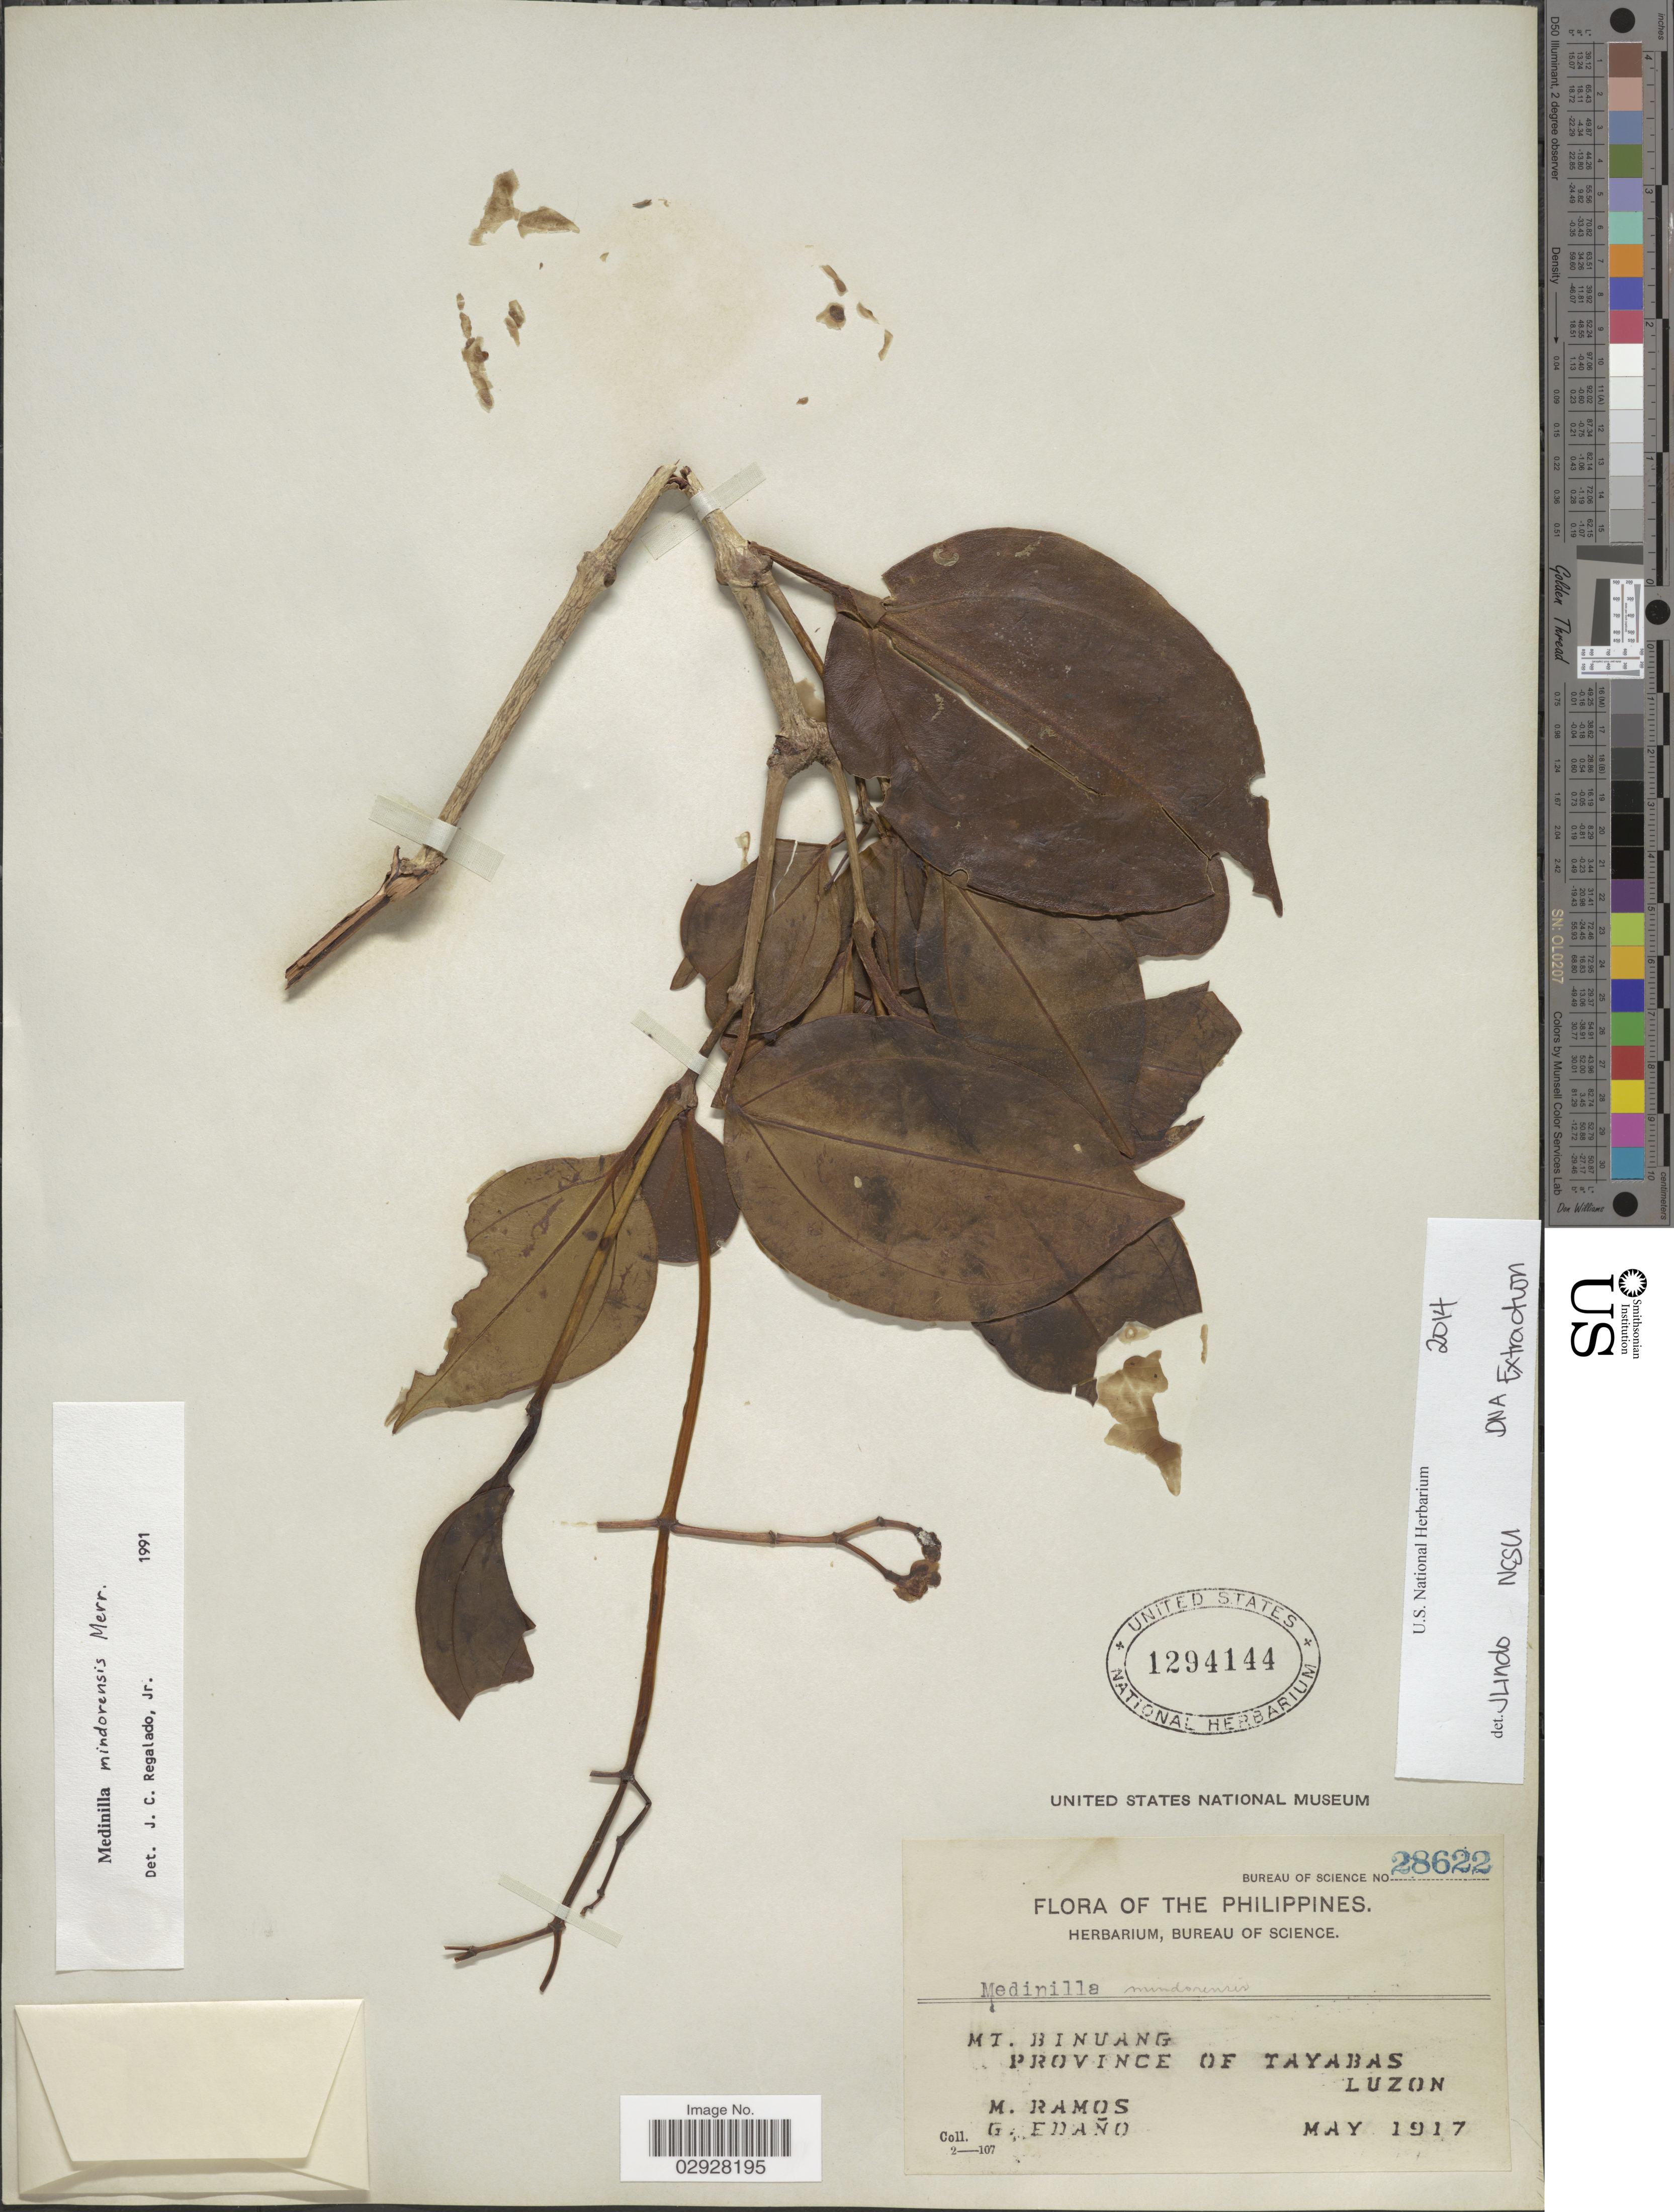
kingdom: Plantae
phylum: Tracheophyta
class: Magnoliopsida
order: Myrtales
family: Melastomataceae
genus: Medinilla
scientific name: Medinilla mindorensis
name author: Merr.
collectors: M. Ramos & G. Edaño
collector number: Bureau of Science 28622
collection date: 1917-05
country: Philippines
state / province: Calabarzon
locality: Mt. Binuang, Province of Tayabas, Luzon.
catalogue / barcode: US 1294144